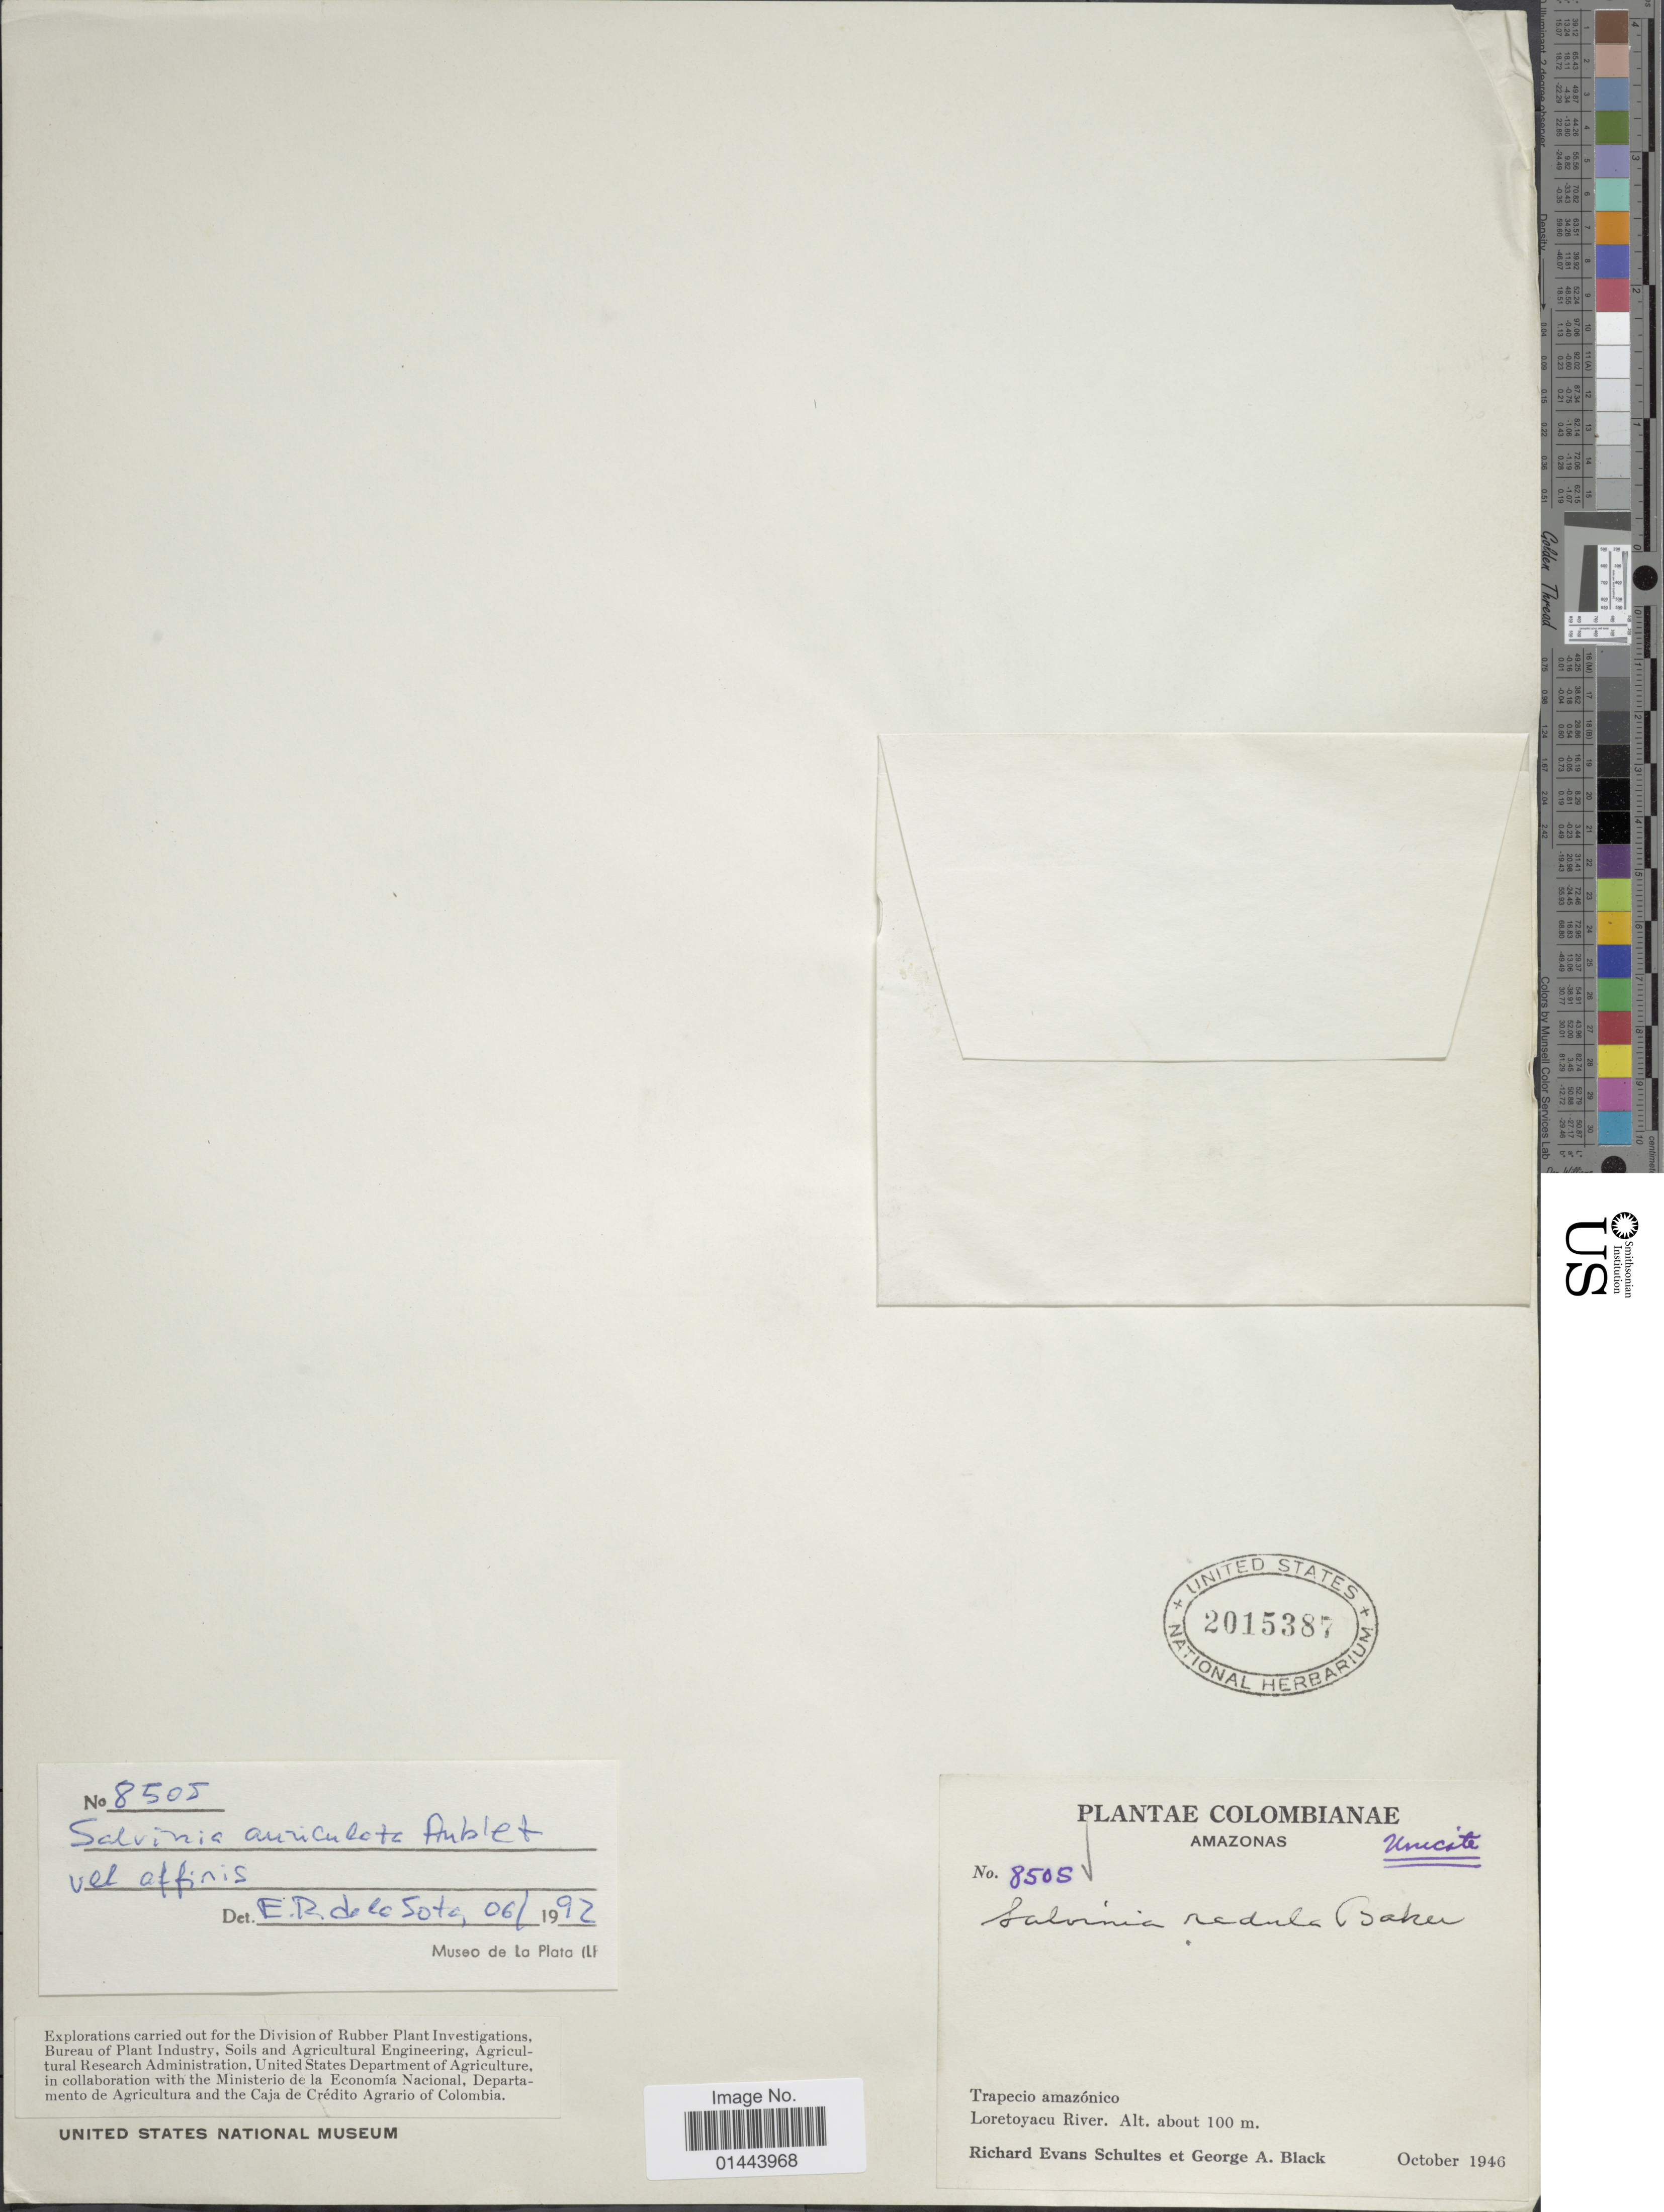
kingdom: Plantae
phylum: Tracheophyta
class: Polypodiopsida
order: Salviniales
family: Salviniaceae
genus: Salvinia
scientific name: Salvinia auriculata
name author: Aubl.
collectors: R. E. Schultes & G. A. Black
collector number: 8505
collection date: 1946-10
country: Colombia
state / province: Amazônas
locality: Trapecio amazónico, Loretoyacu River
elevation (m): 100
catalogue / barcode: US 2015387